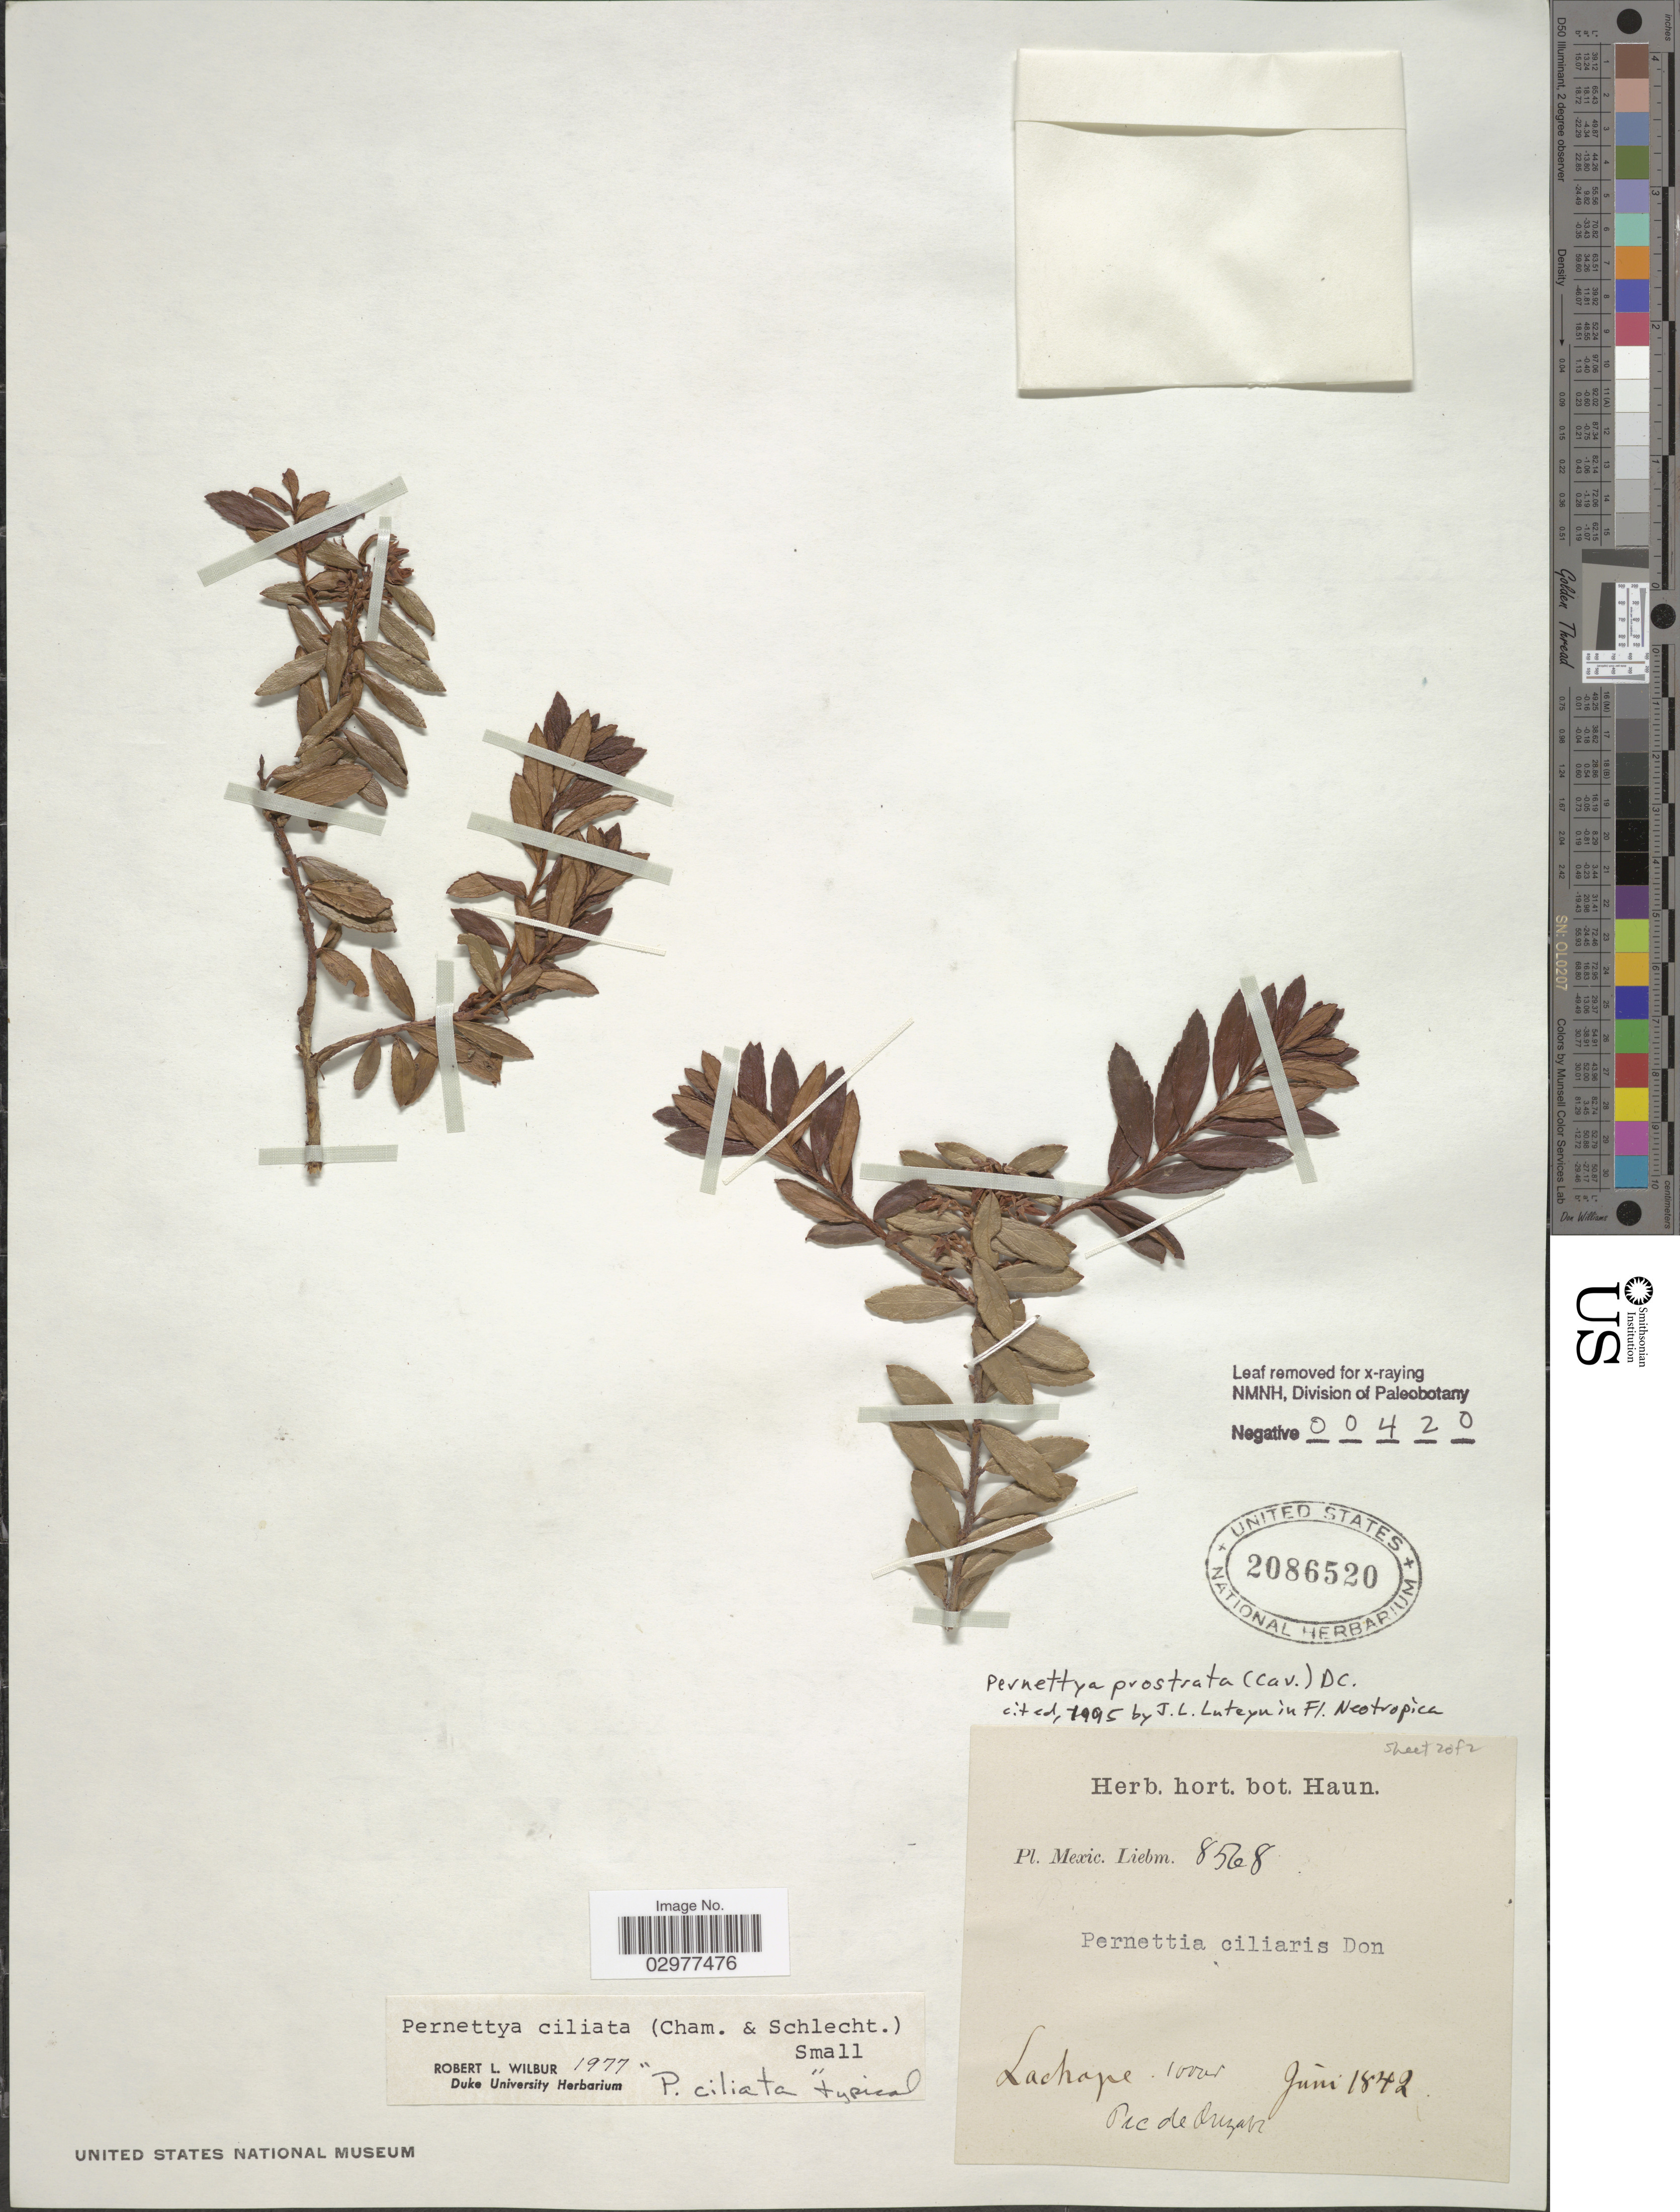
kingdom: Plantae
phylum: Tracheophyta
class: Magnoliopsida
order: Ericales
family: Ericaceae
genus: Pernettya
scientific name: Pernettya prostrata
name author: (Cav.) DC.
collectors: Liebmann, --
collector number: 8568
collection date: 1842-06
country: Mexico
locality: Lachape.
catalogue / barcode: US 2086520